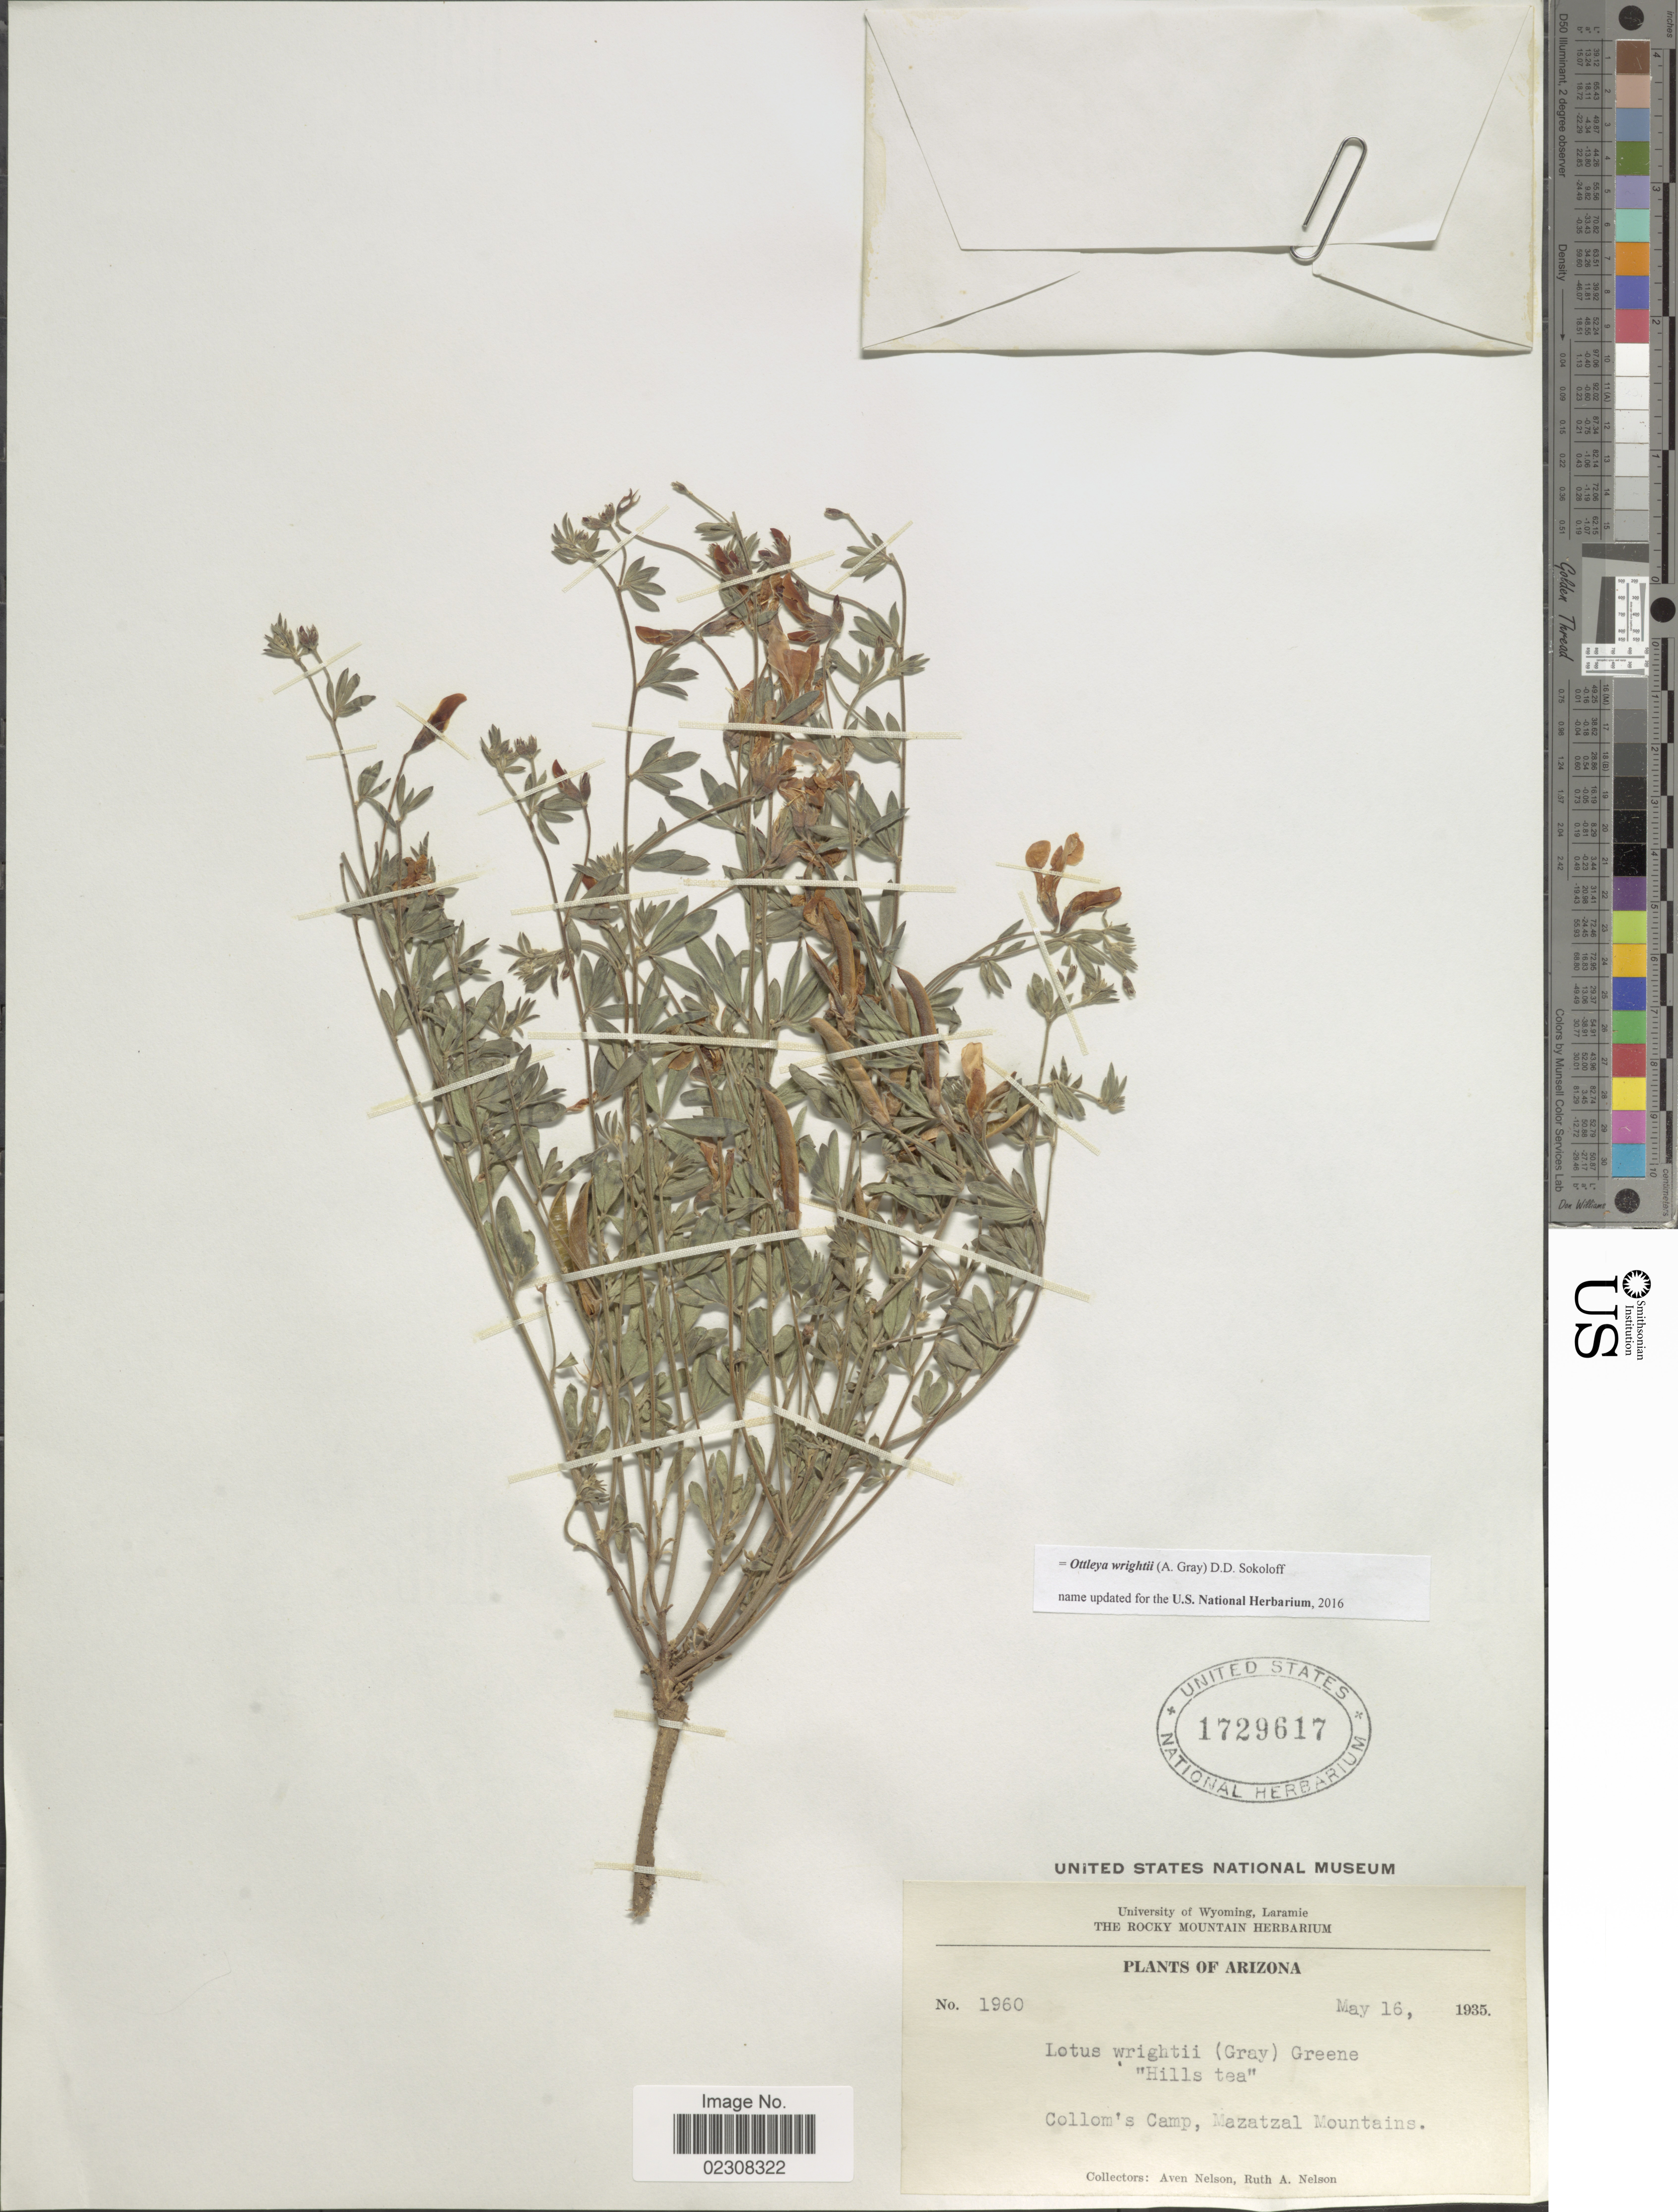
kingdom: Plantae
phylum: Tracheophyta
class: Magnoliopsida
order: Fabales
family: Fabaceae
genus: Ottleya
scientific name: Ottleya wrightii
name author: (A. Gray) D.D. Sokoloff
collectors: A. Nelson & R. A. Nelson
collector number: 1960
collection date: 1935-05-16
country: United States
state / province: Arizona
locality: Collom's Camp, 'Hills tea' Mazatzal Mountains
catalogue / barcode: US 1729617